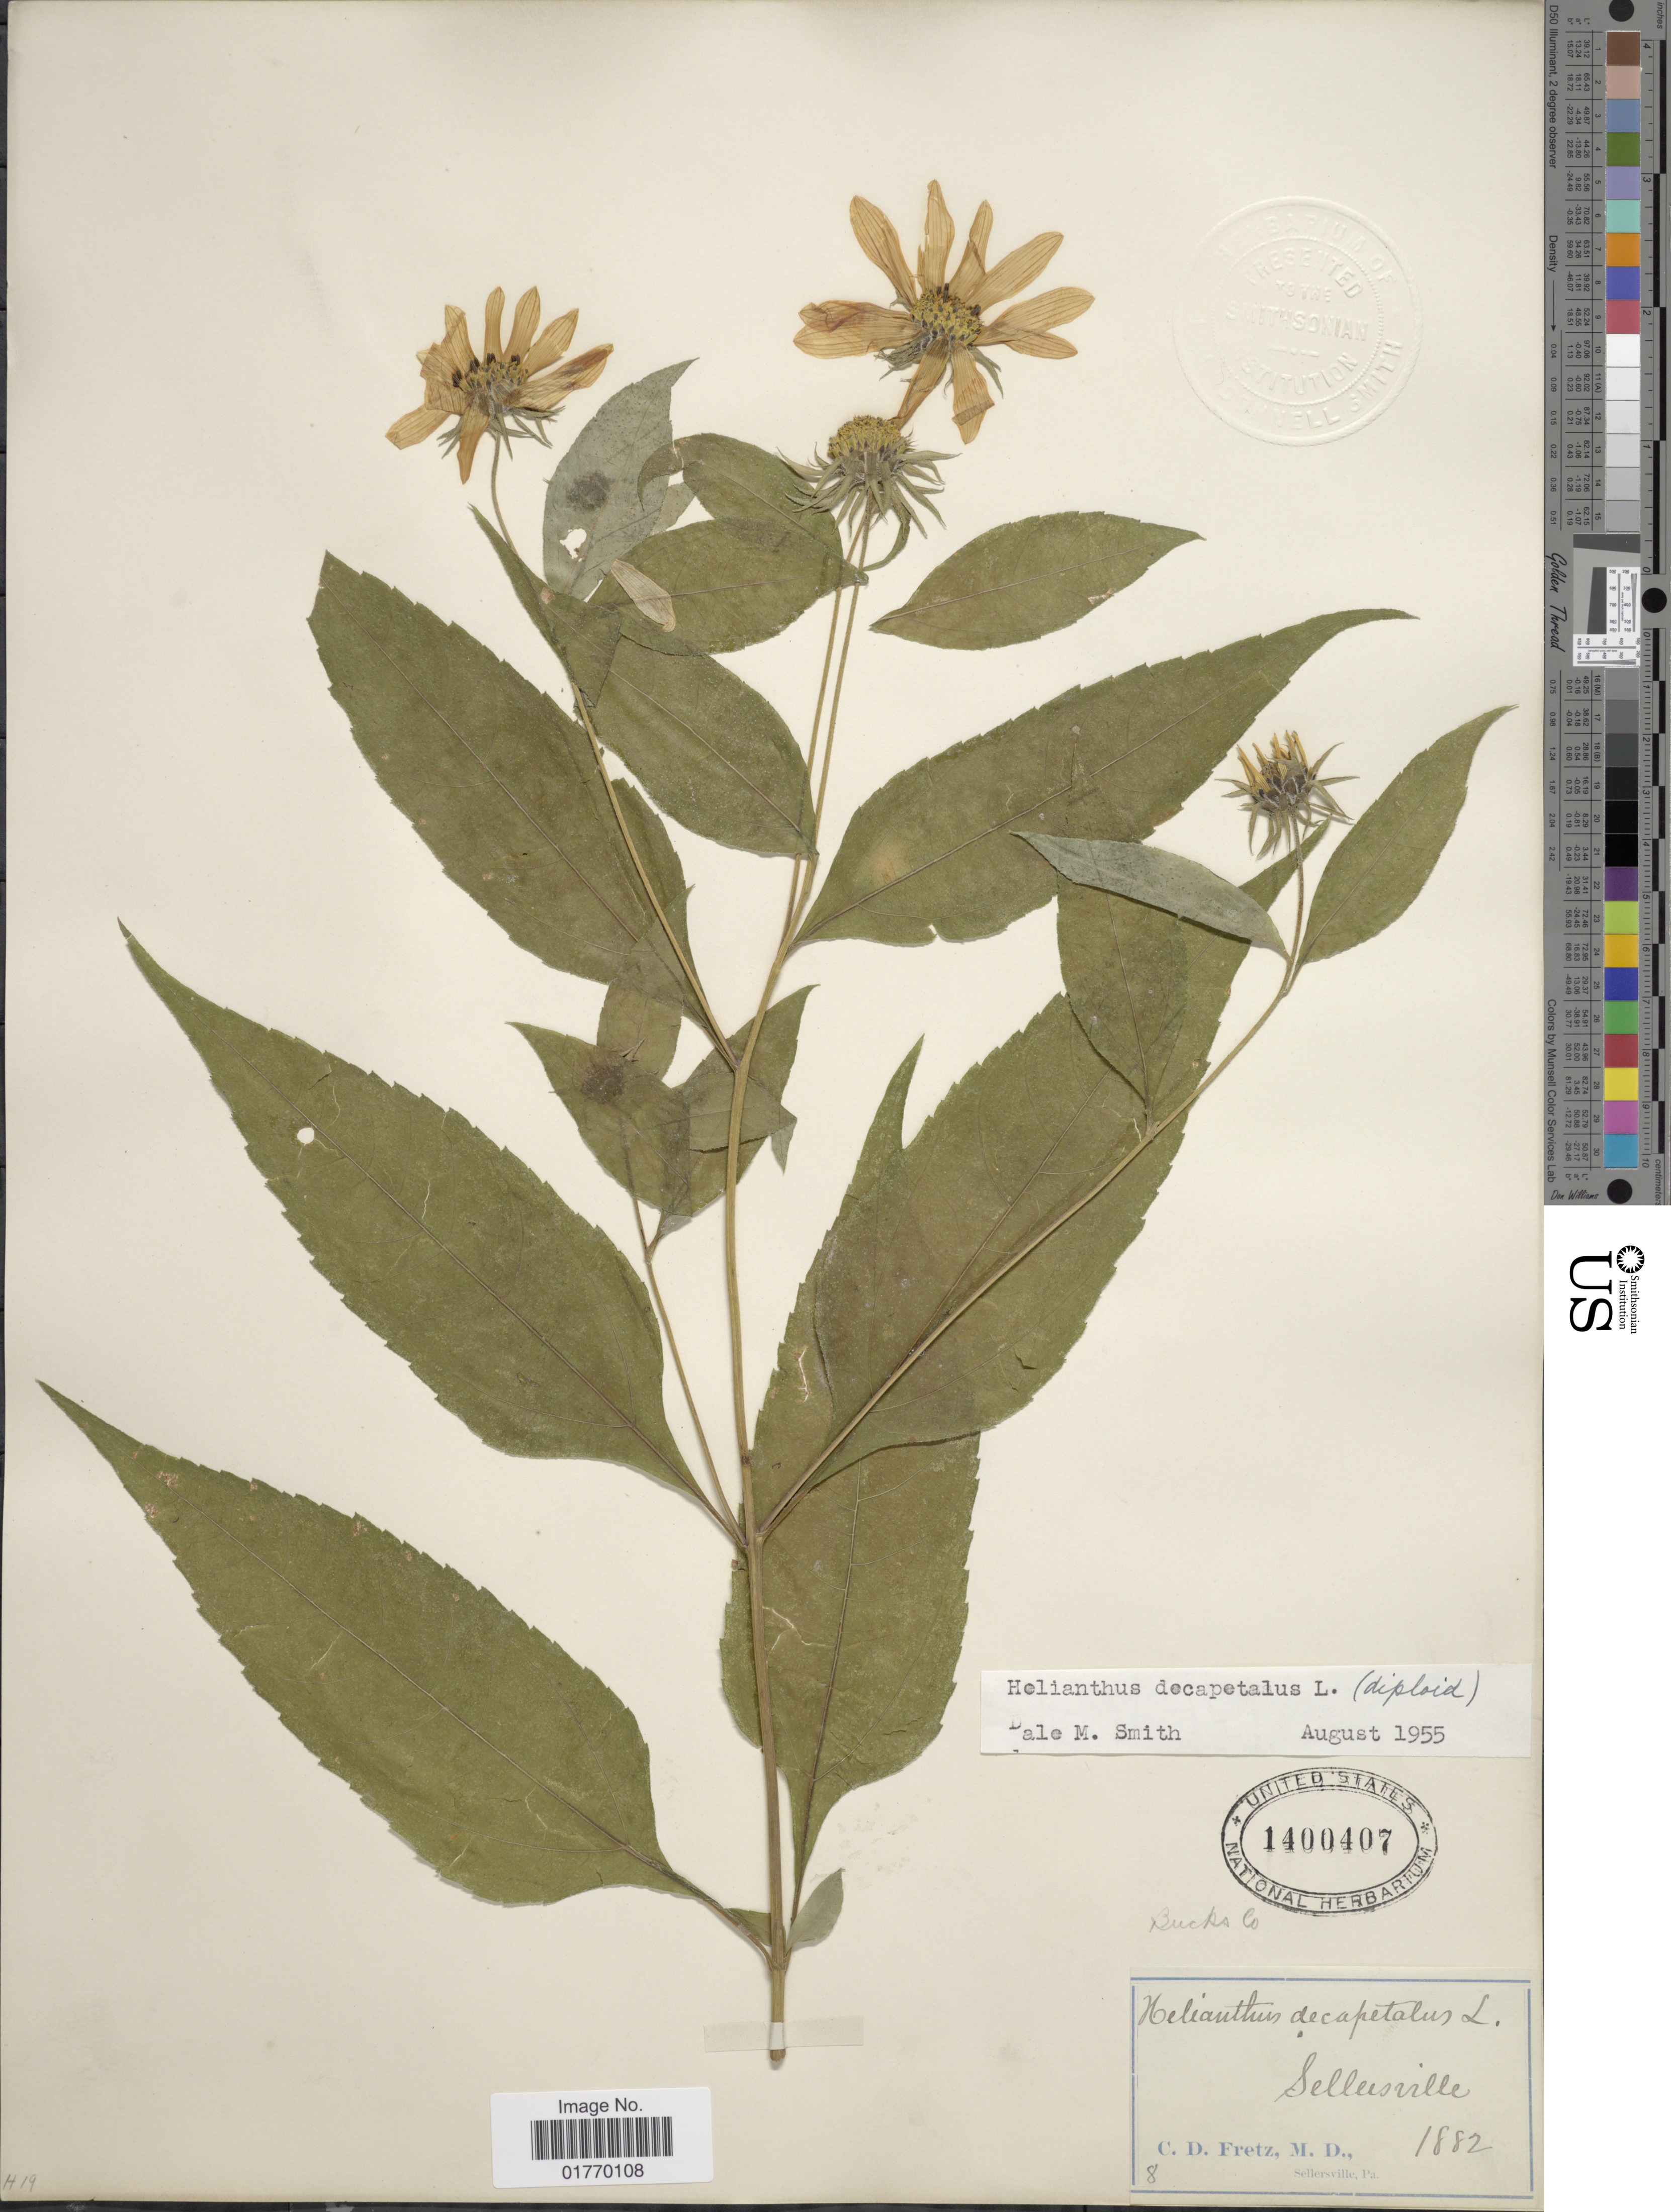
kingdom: Plantae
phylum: Tracheophyta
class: Magnoliopsida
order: Asterales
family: Asteraceae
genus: Helianthus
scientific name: Helianthus decapetalus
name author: L.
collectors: C. D. Fretz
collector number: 8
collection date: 1882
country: United States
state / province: Pennsylvania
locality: Selleisville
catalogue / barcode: US 1400407